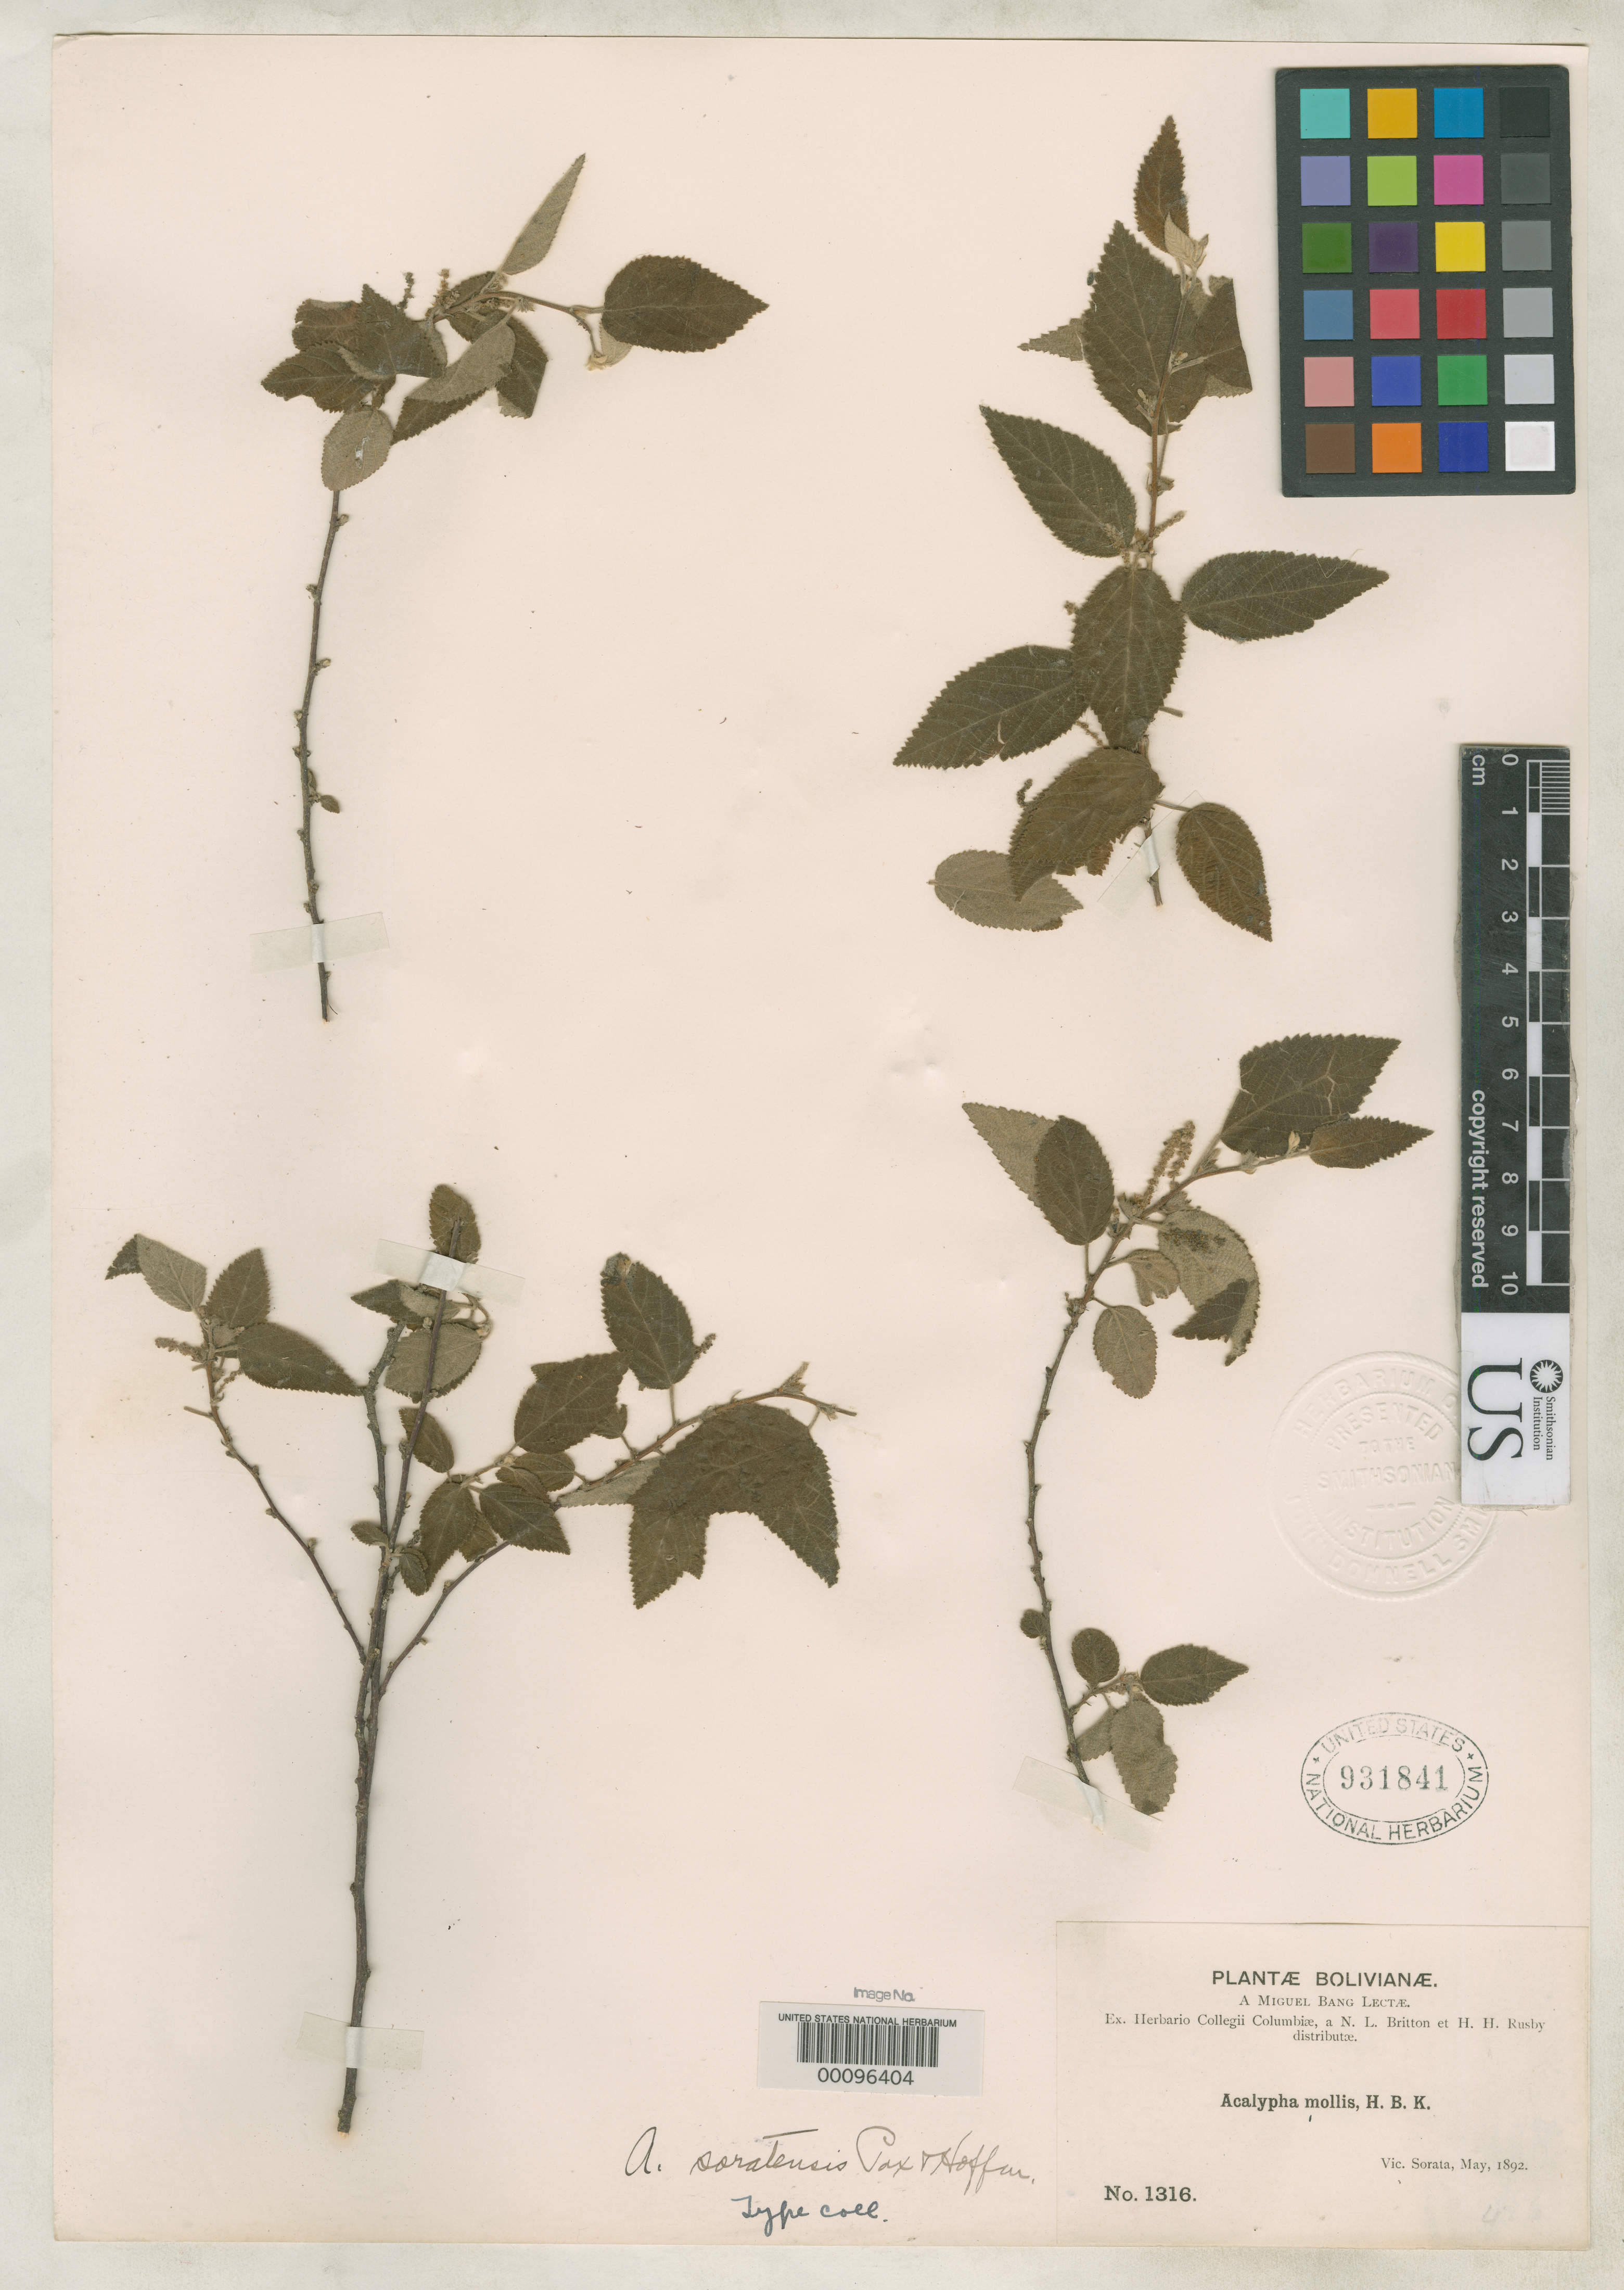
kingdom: Plantae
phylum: Tracheophyta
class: Magnoliopsida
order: Malpighiales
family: Euphorbiaceae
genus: Acalypha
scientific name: Acalypha soratensis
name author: Pax & K. Hoffm. in Engl.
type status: Isosyntype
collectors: M. Bang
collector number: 1316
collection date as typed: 1892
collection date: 1892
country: Bolivia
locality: Sorata.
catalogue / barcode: US 931841